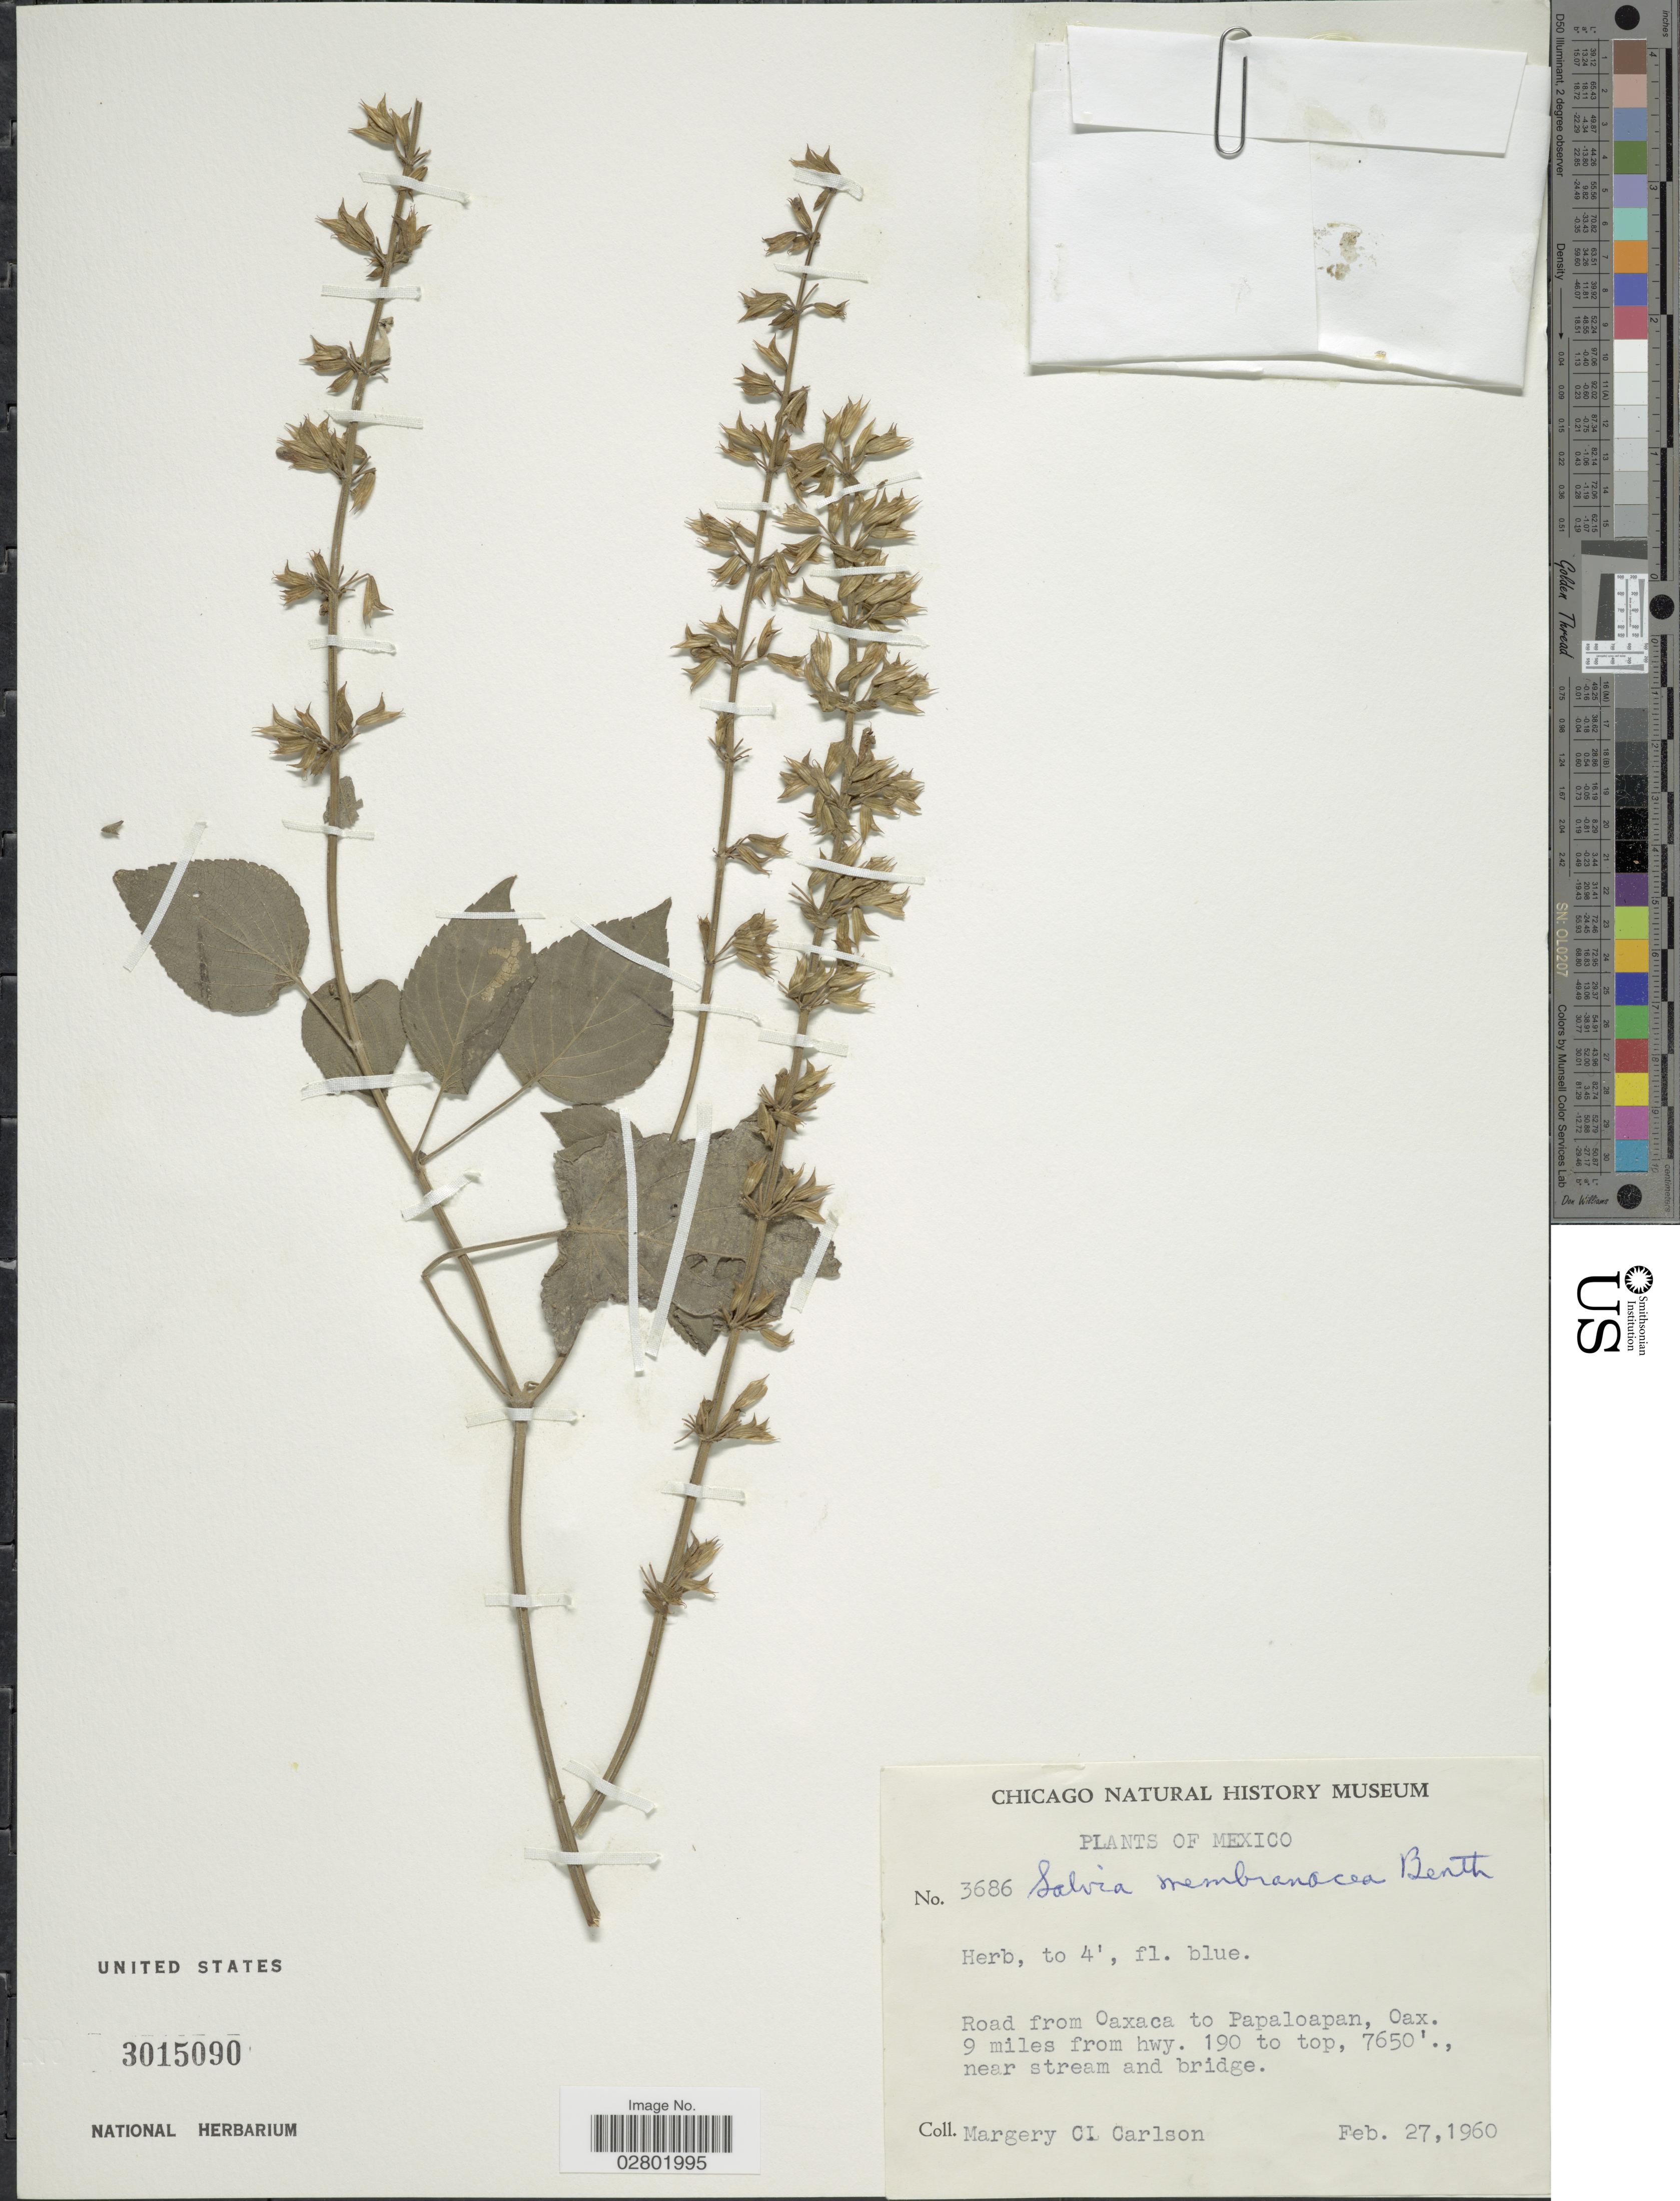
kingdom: Plantae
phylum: Tracheophyta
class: Magnoliopsida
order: Lamiales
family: Lamiaceae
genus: Salvia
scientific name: Salvia membranacea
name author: Benth.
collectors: M. C. Carlson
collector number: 3686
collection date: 1960-02-27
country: Mexico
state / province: Oaxaca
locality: Road from Oaxaca to Papaloapan, Oax., 9 miles from hwy. 190 to top.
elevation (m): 2332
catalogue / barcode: US 3015090